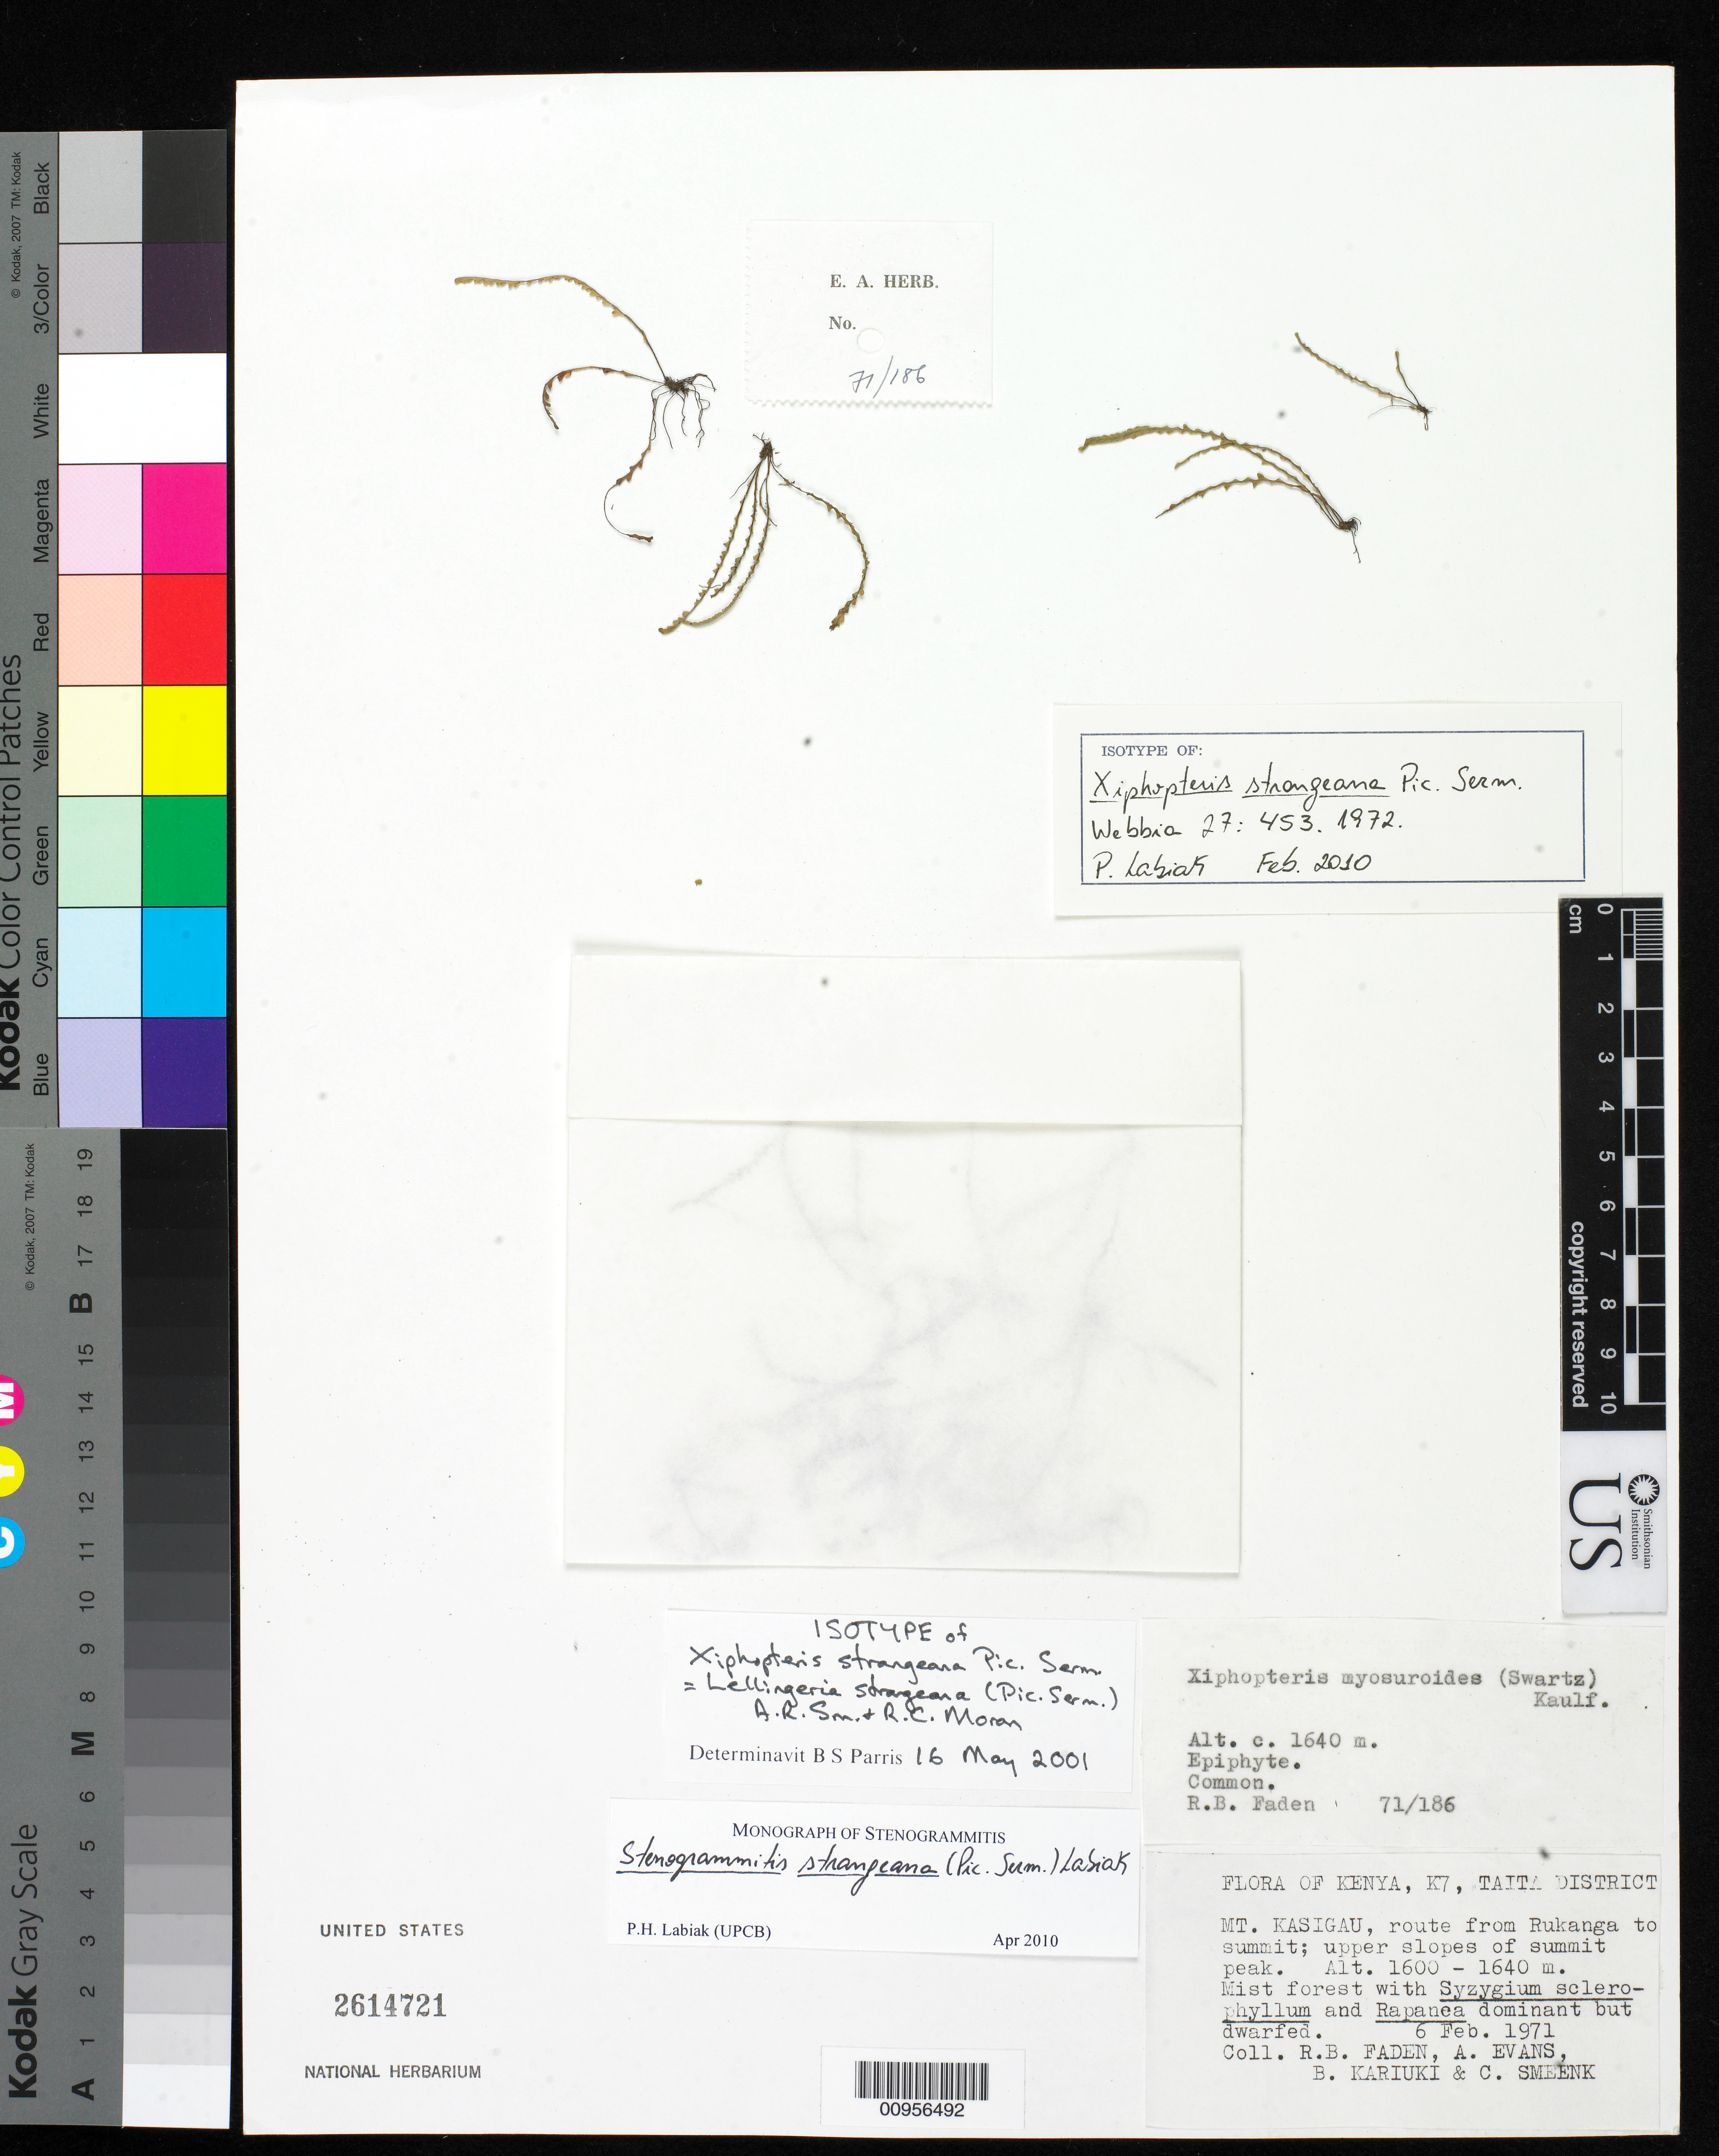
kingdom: Plantae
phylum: Tracheophyta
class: Polypodiopsida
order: Polypodiales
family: Polypodiaceae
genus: Xiphopteris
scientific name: Xiphopteris strangeana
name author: Pic. Serm.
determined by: Parris, B. S.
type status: Isotype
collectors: R. B. Faden, A. Evans, B. Kariuki & C. Smeenk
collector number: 71/186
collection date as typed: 06 Feb 1971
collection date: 1971-02-06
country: Kenya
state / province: Taita Taveta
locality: K7, Taita District, Mt. Kasigau, route from Rukanga to summit; upper slopes of summit peak.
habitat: Mist forest.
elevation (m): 1640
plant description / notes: Annotated by P.H. Labiak (UPCB, 2010) as Stenogrammitis strangeana (Pic. Serm.) Labiak, apparently ined.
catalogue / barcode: US 2614721